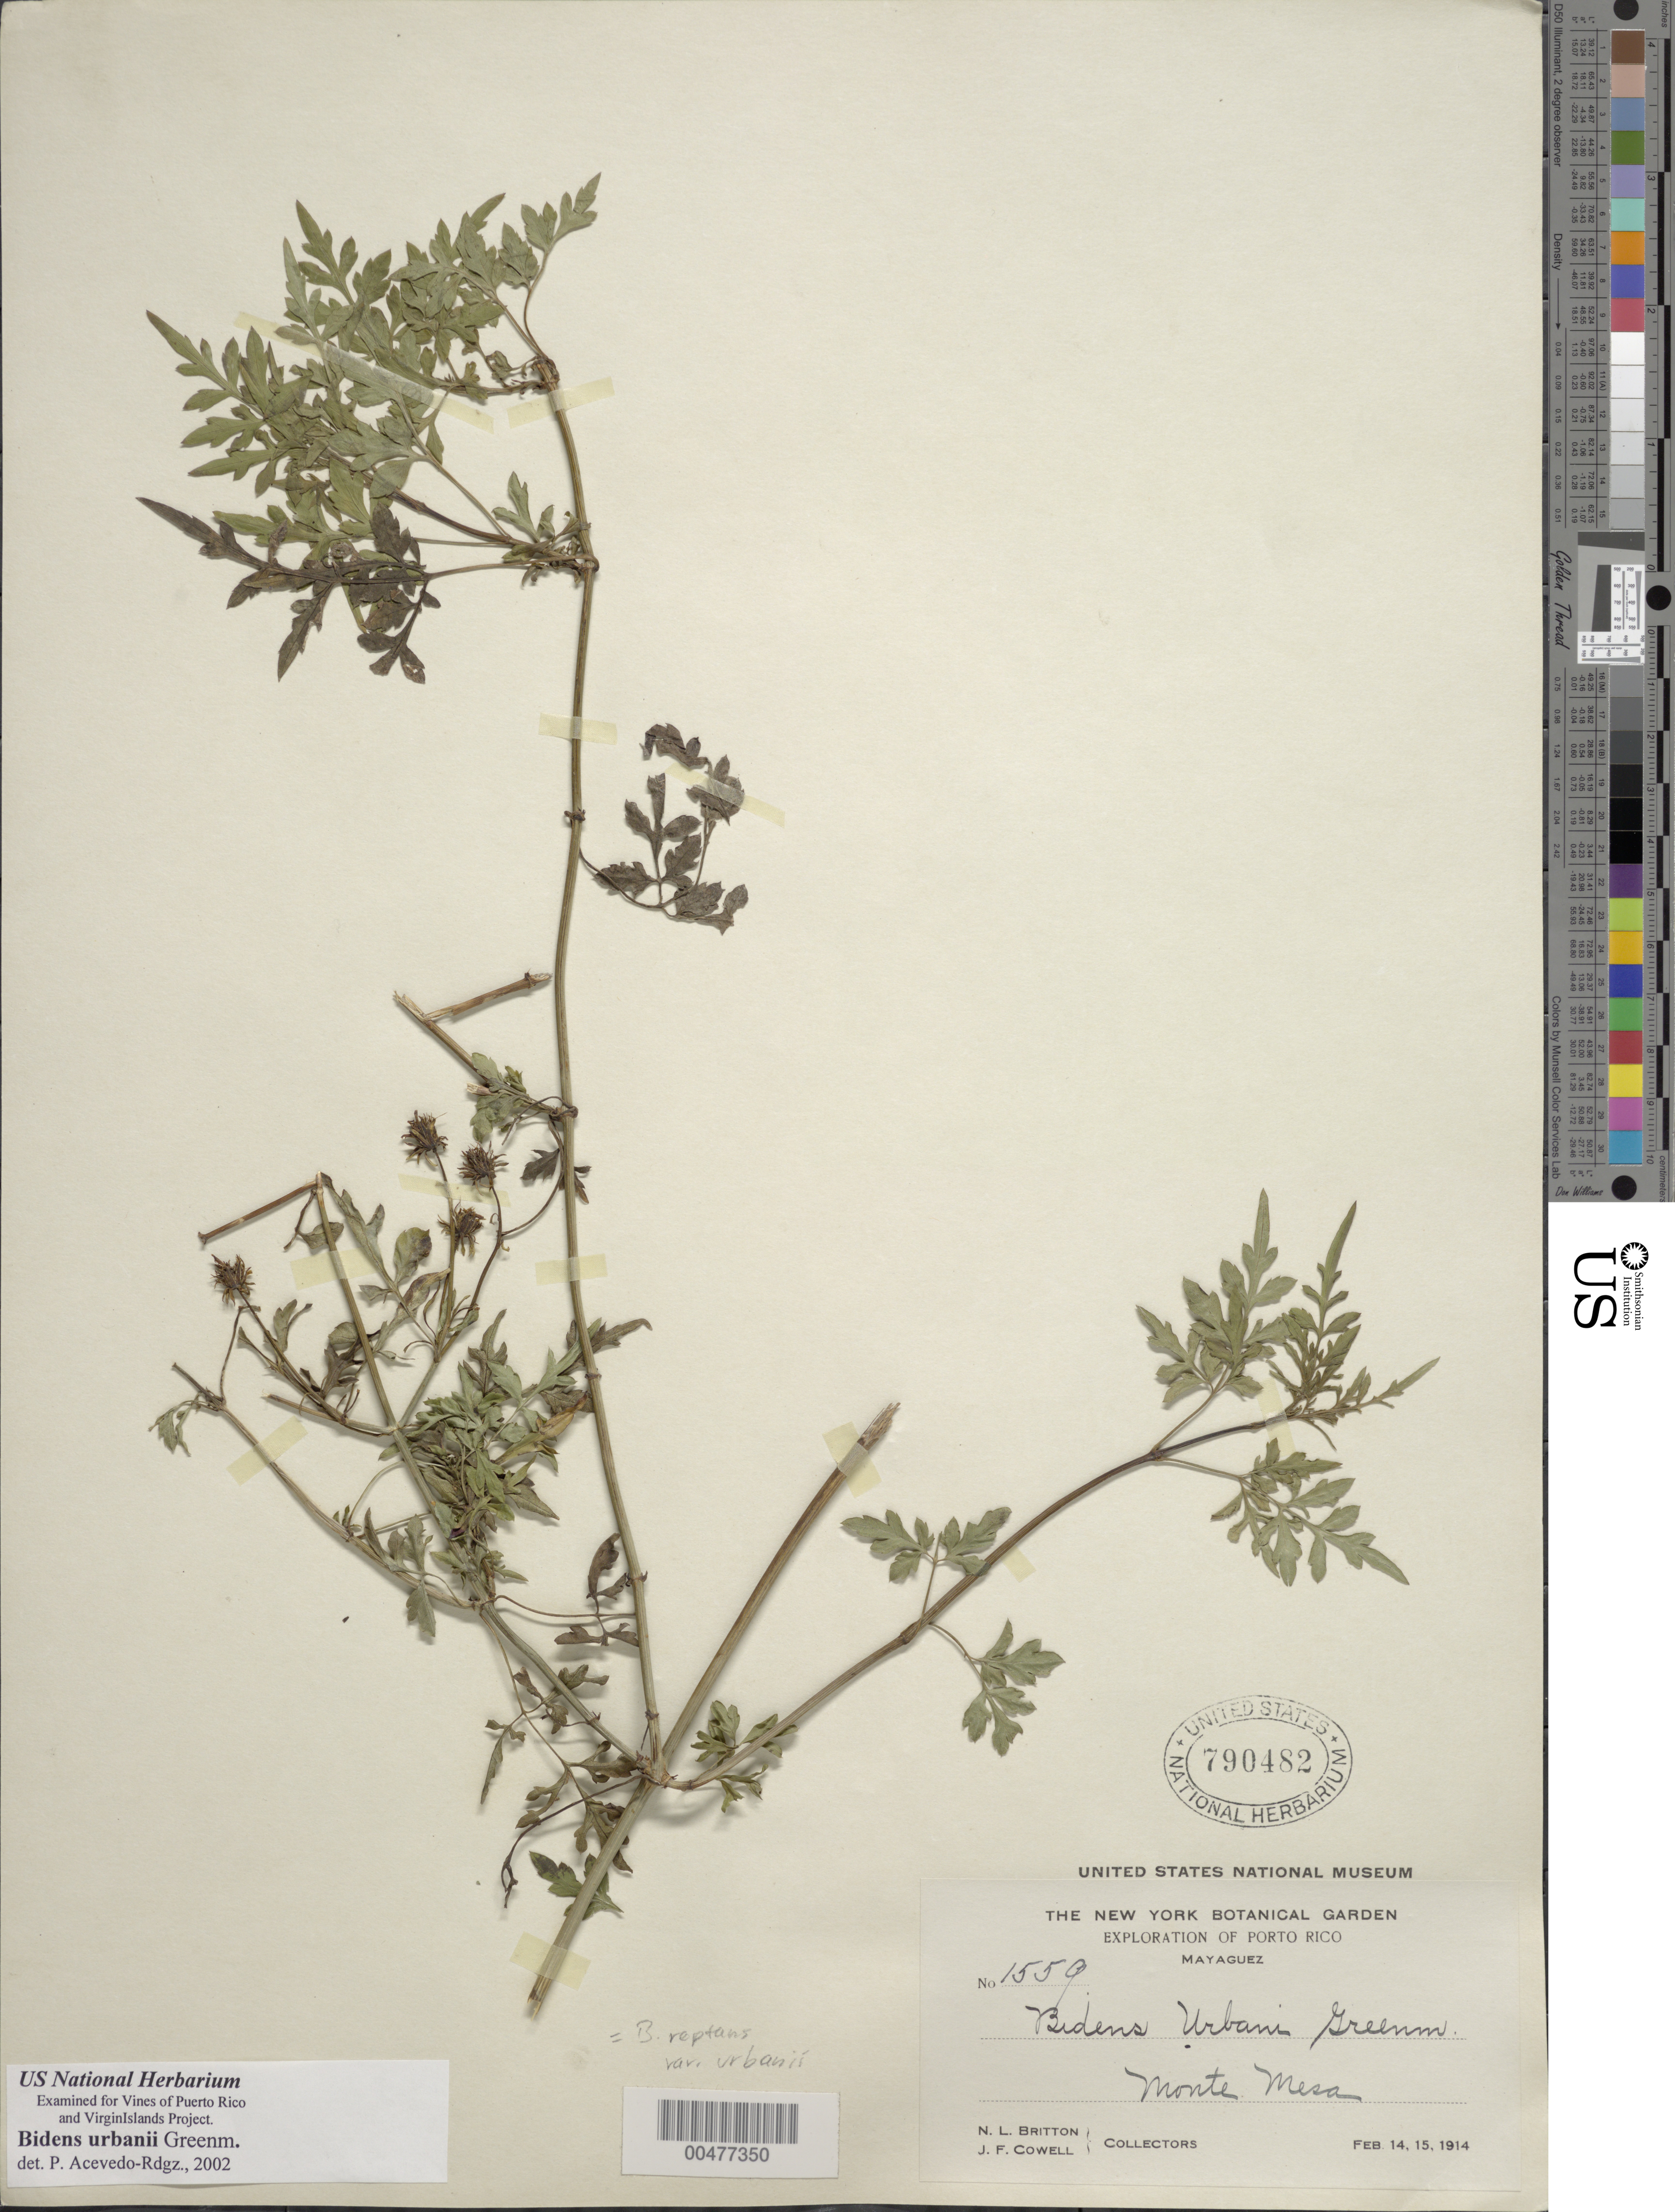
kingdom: Plantae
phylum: Tracheophyta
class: Magnoliopsida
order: Asterales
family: Asteraceae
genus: Bidens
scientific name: Bidens urbanii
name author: Greenm.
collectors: N. Britton & J. F. Cowell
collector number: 1559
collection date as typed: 14 Feb 1914 to 15 Feb 1914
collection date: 1914-02-14/1914-02-15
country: Puerto Rico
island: Greater Antilles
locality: Mayaguez, Monte Mesa.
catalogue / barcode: US 790482